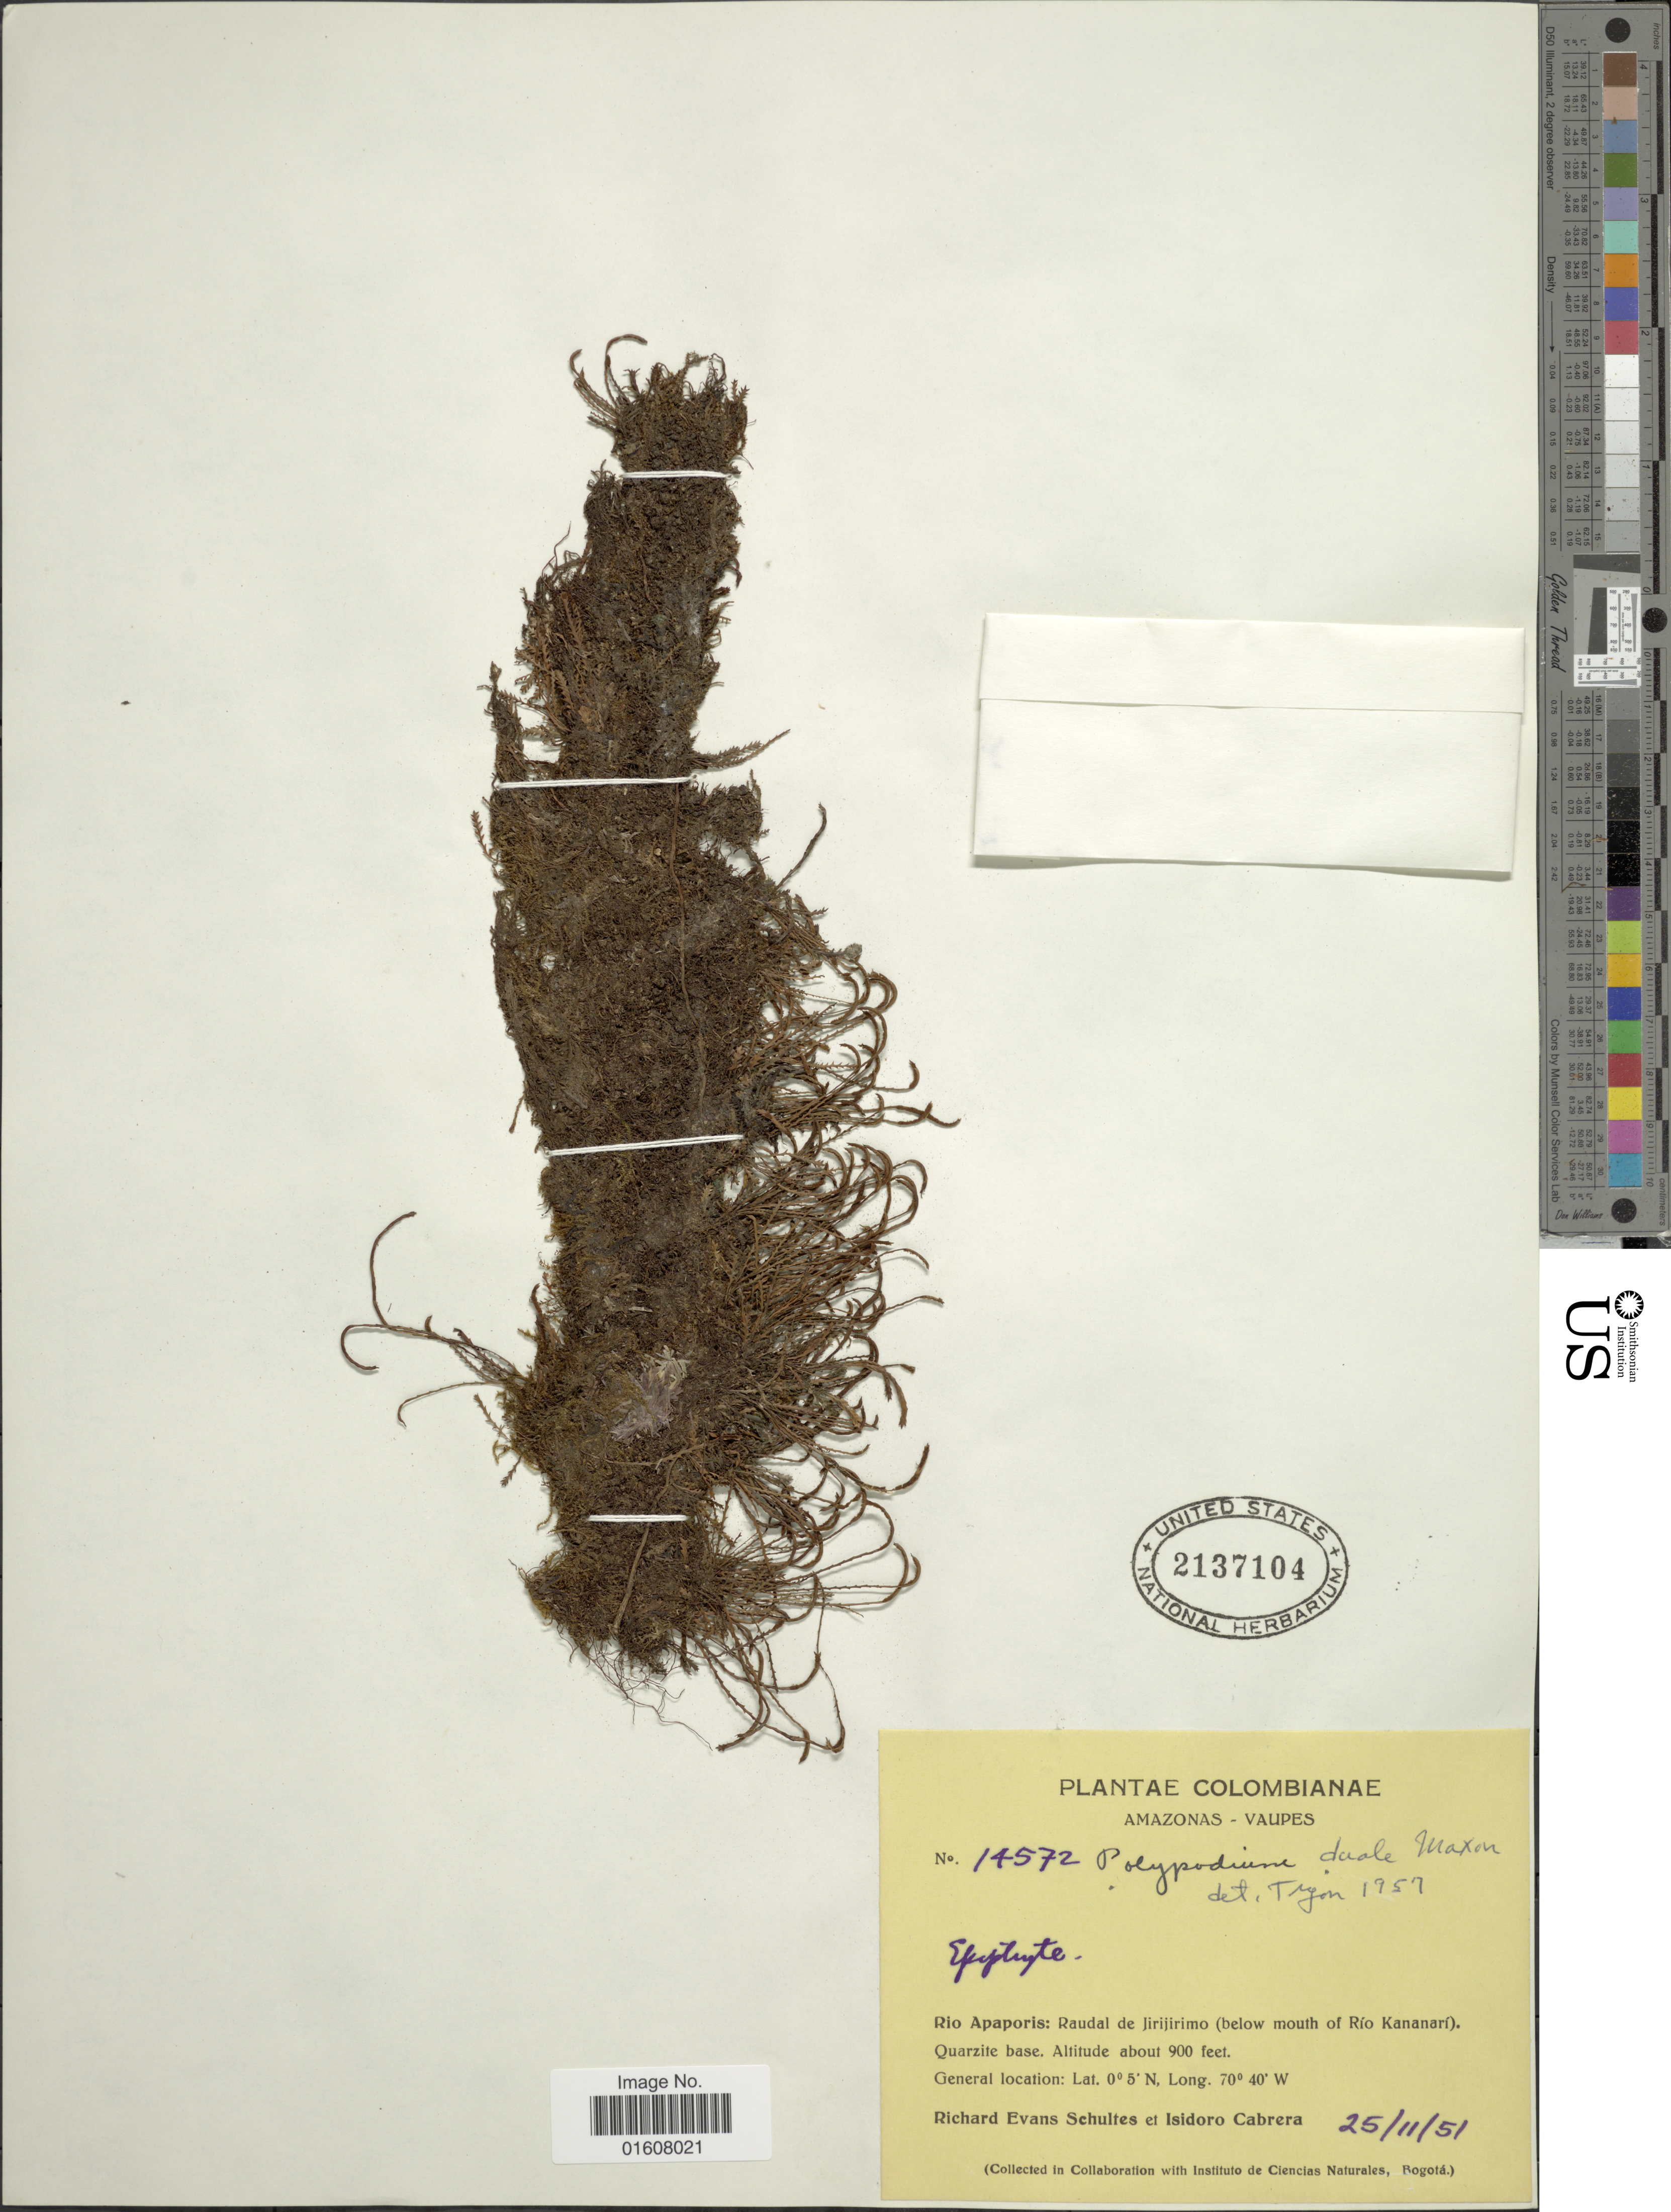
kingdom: Plantae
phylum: Tracheophyta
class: Polypodiopsida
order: Polypodiales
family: Polypodiaceae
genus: Cochlidium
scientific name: Cochlidium serrulatum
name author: (Sw.) L.E. Bishop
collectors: R. E. Schultes & I. Cabrera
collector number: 14572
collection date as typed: Transcribed d/m/y: 25/11/51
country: Colombia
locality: Amazonas - Vaupes. Rio Apaporis: Raudal de Jirijirimo (below mouth of Río Kananari). Quarzite base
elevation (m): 274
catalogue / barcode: US 2137104